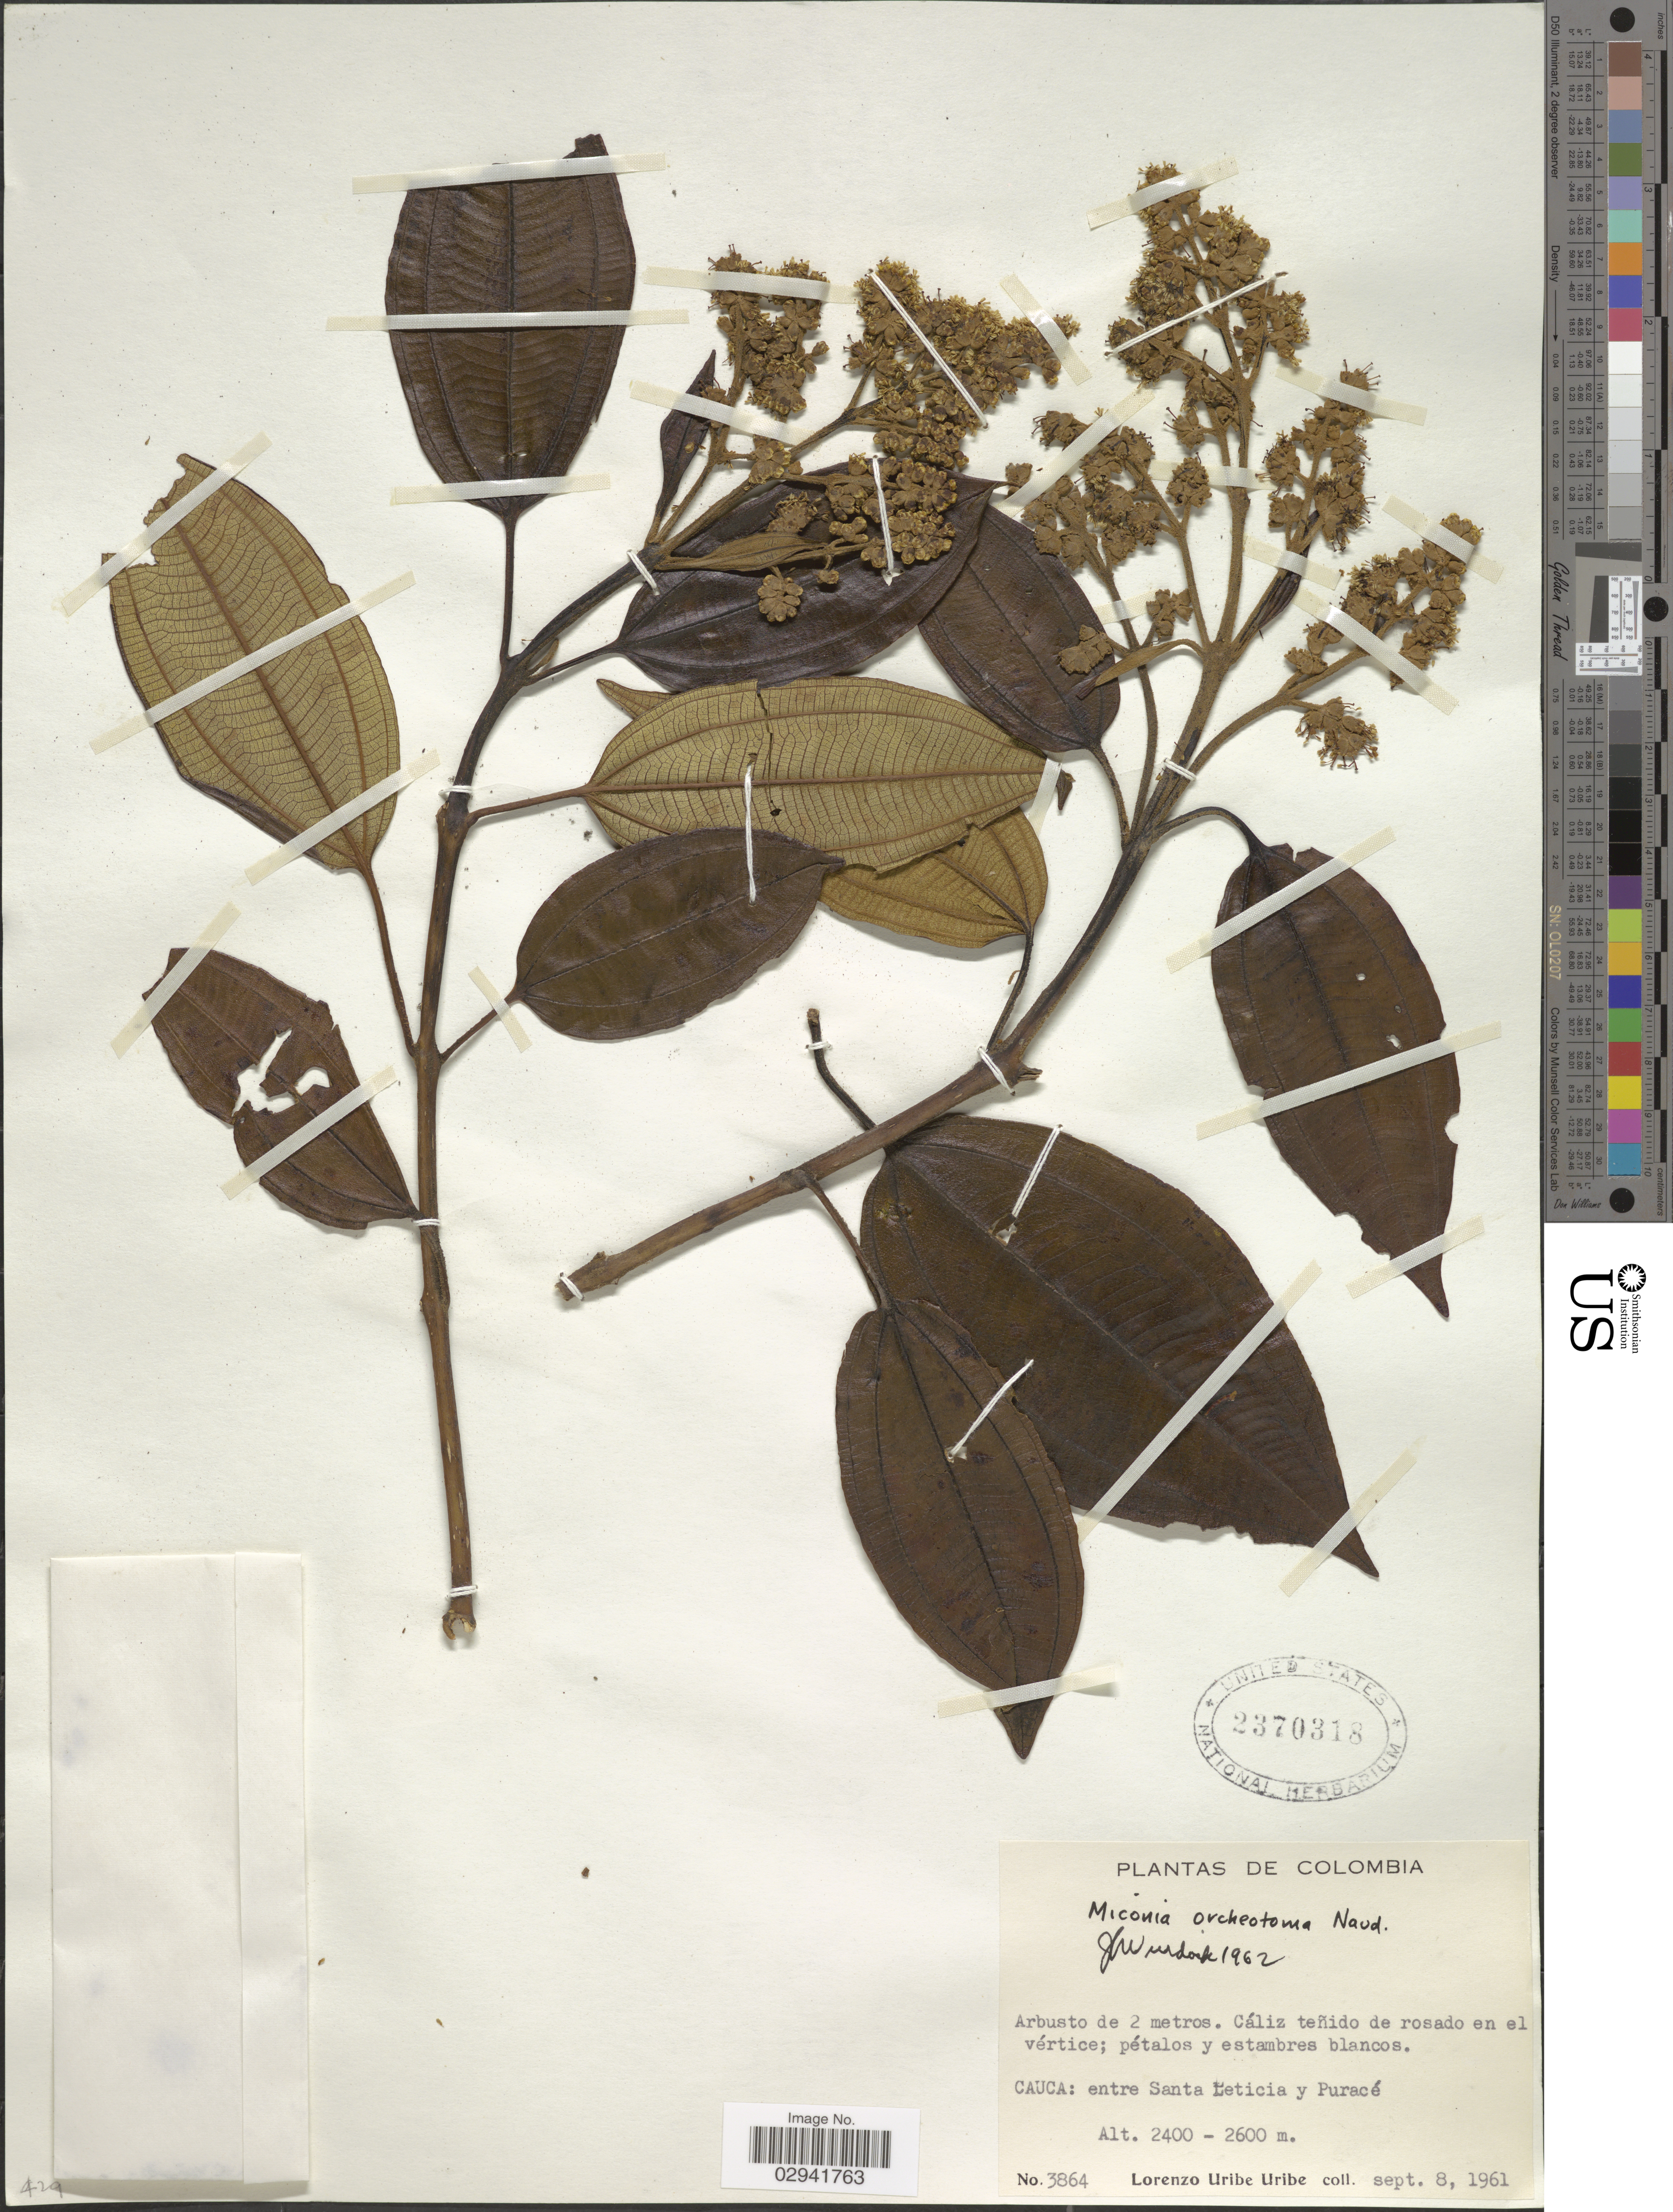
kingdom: Plantae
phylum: Tracheophyta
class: Magnoliopsida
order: Myrtales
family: Melastomataceae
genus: Miconia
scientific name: Miconia orcheotoma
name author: Naudin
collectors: L. Uribe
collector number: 3864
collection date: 1961-09-08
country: Colombia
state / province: Cauca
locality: Entre Santa Leticia y Puracé.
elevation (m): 2400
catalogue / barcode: US 2370318